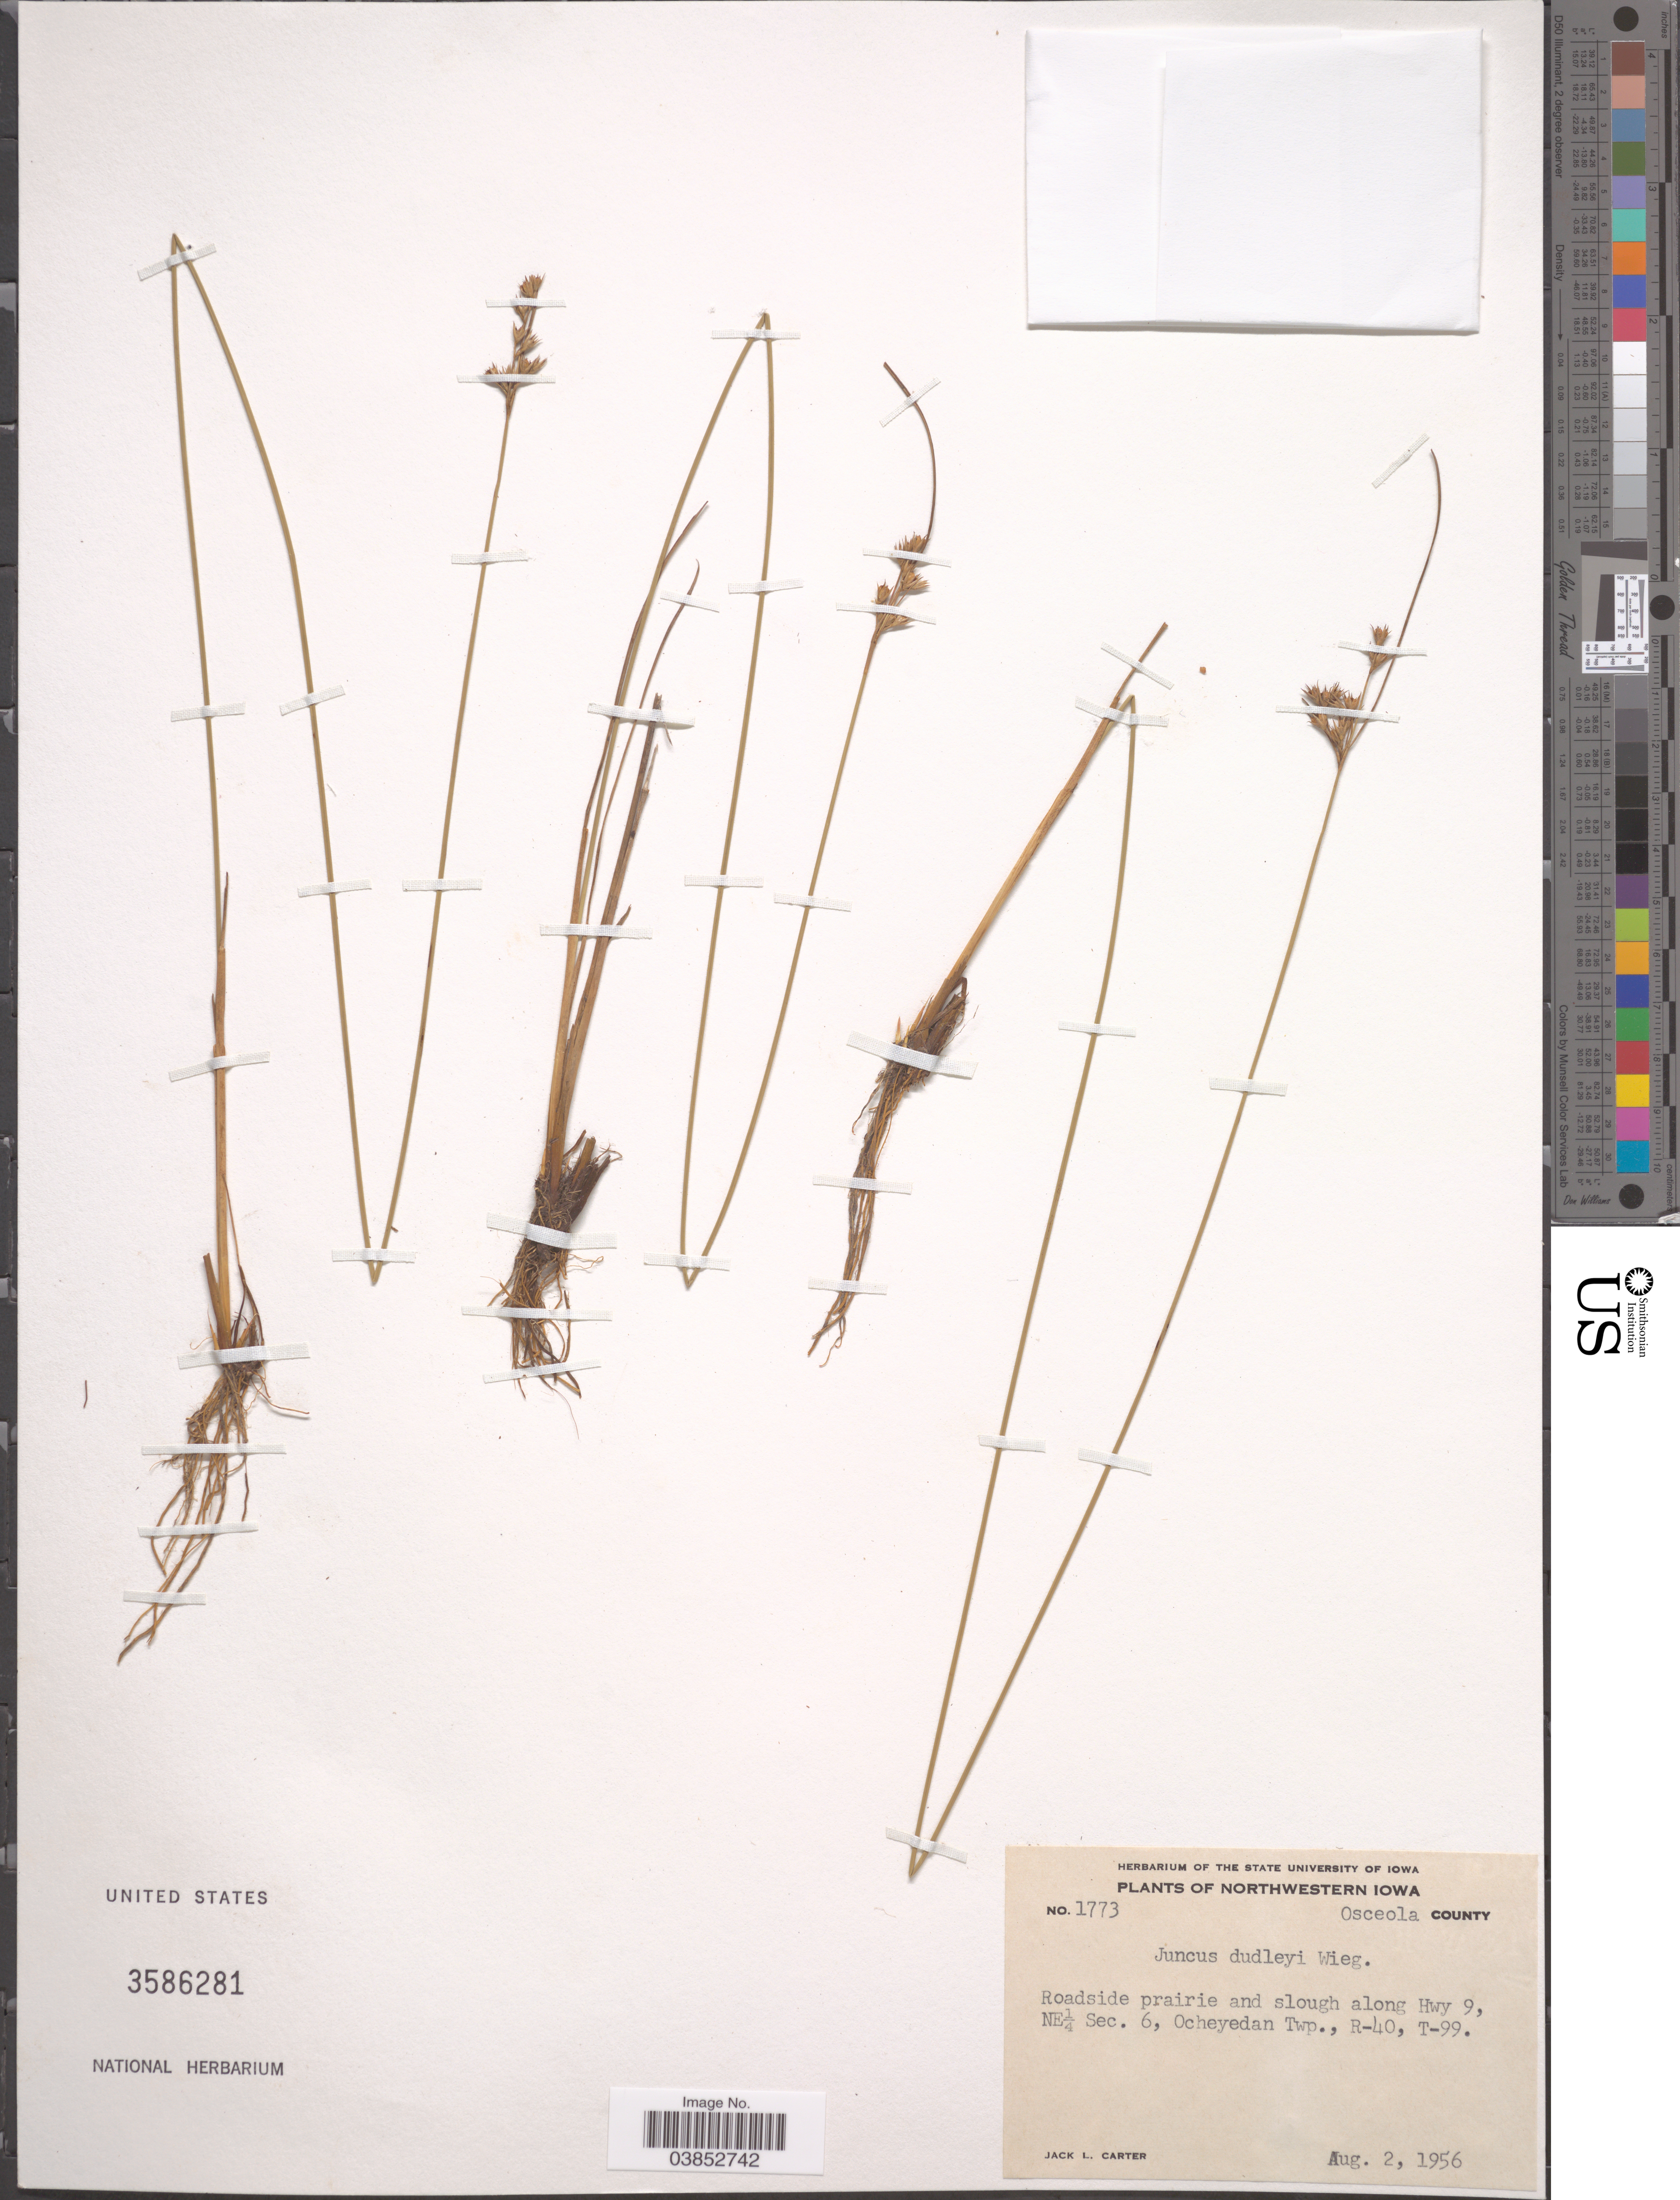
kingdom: Plantae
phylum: Tracheophyta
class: Liliopsida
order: Poales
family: Juncaceae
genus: Juncus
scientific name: Juncus dudleyi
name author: Wiegand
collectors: J. L. Carter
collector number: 1773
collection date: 1956-08-02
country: United States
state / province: Iowa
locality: Northwestern Iowa. Osceola County. Along Hwy 9, NE¼ Sec. 6, Ocheyedan Twp., R-40, T-99.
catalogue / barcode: US 3586281